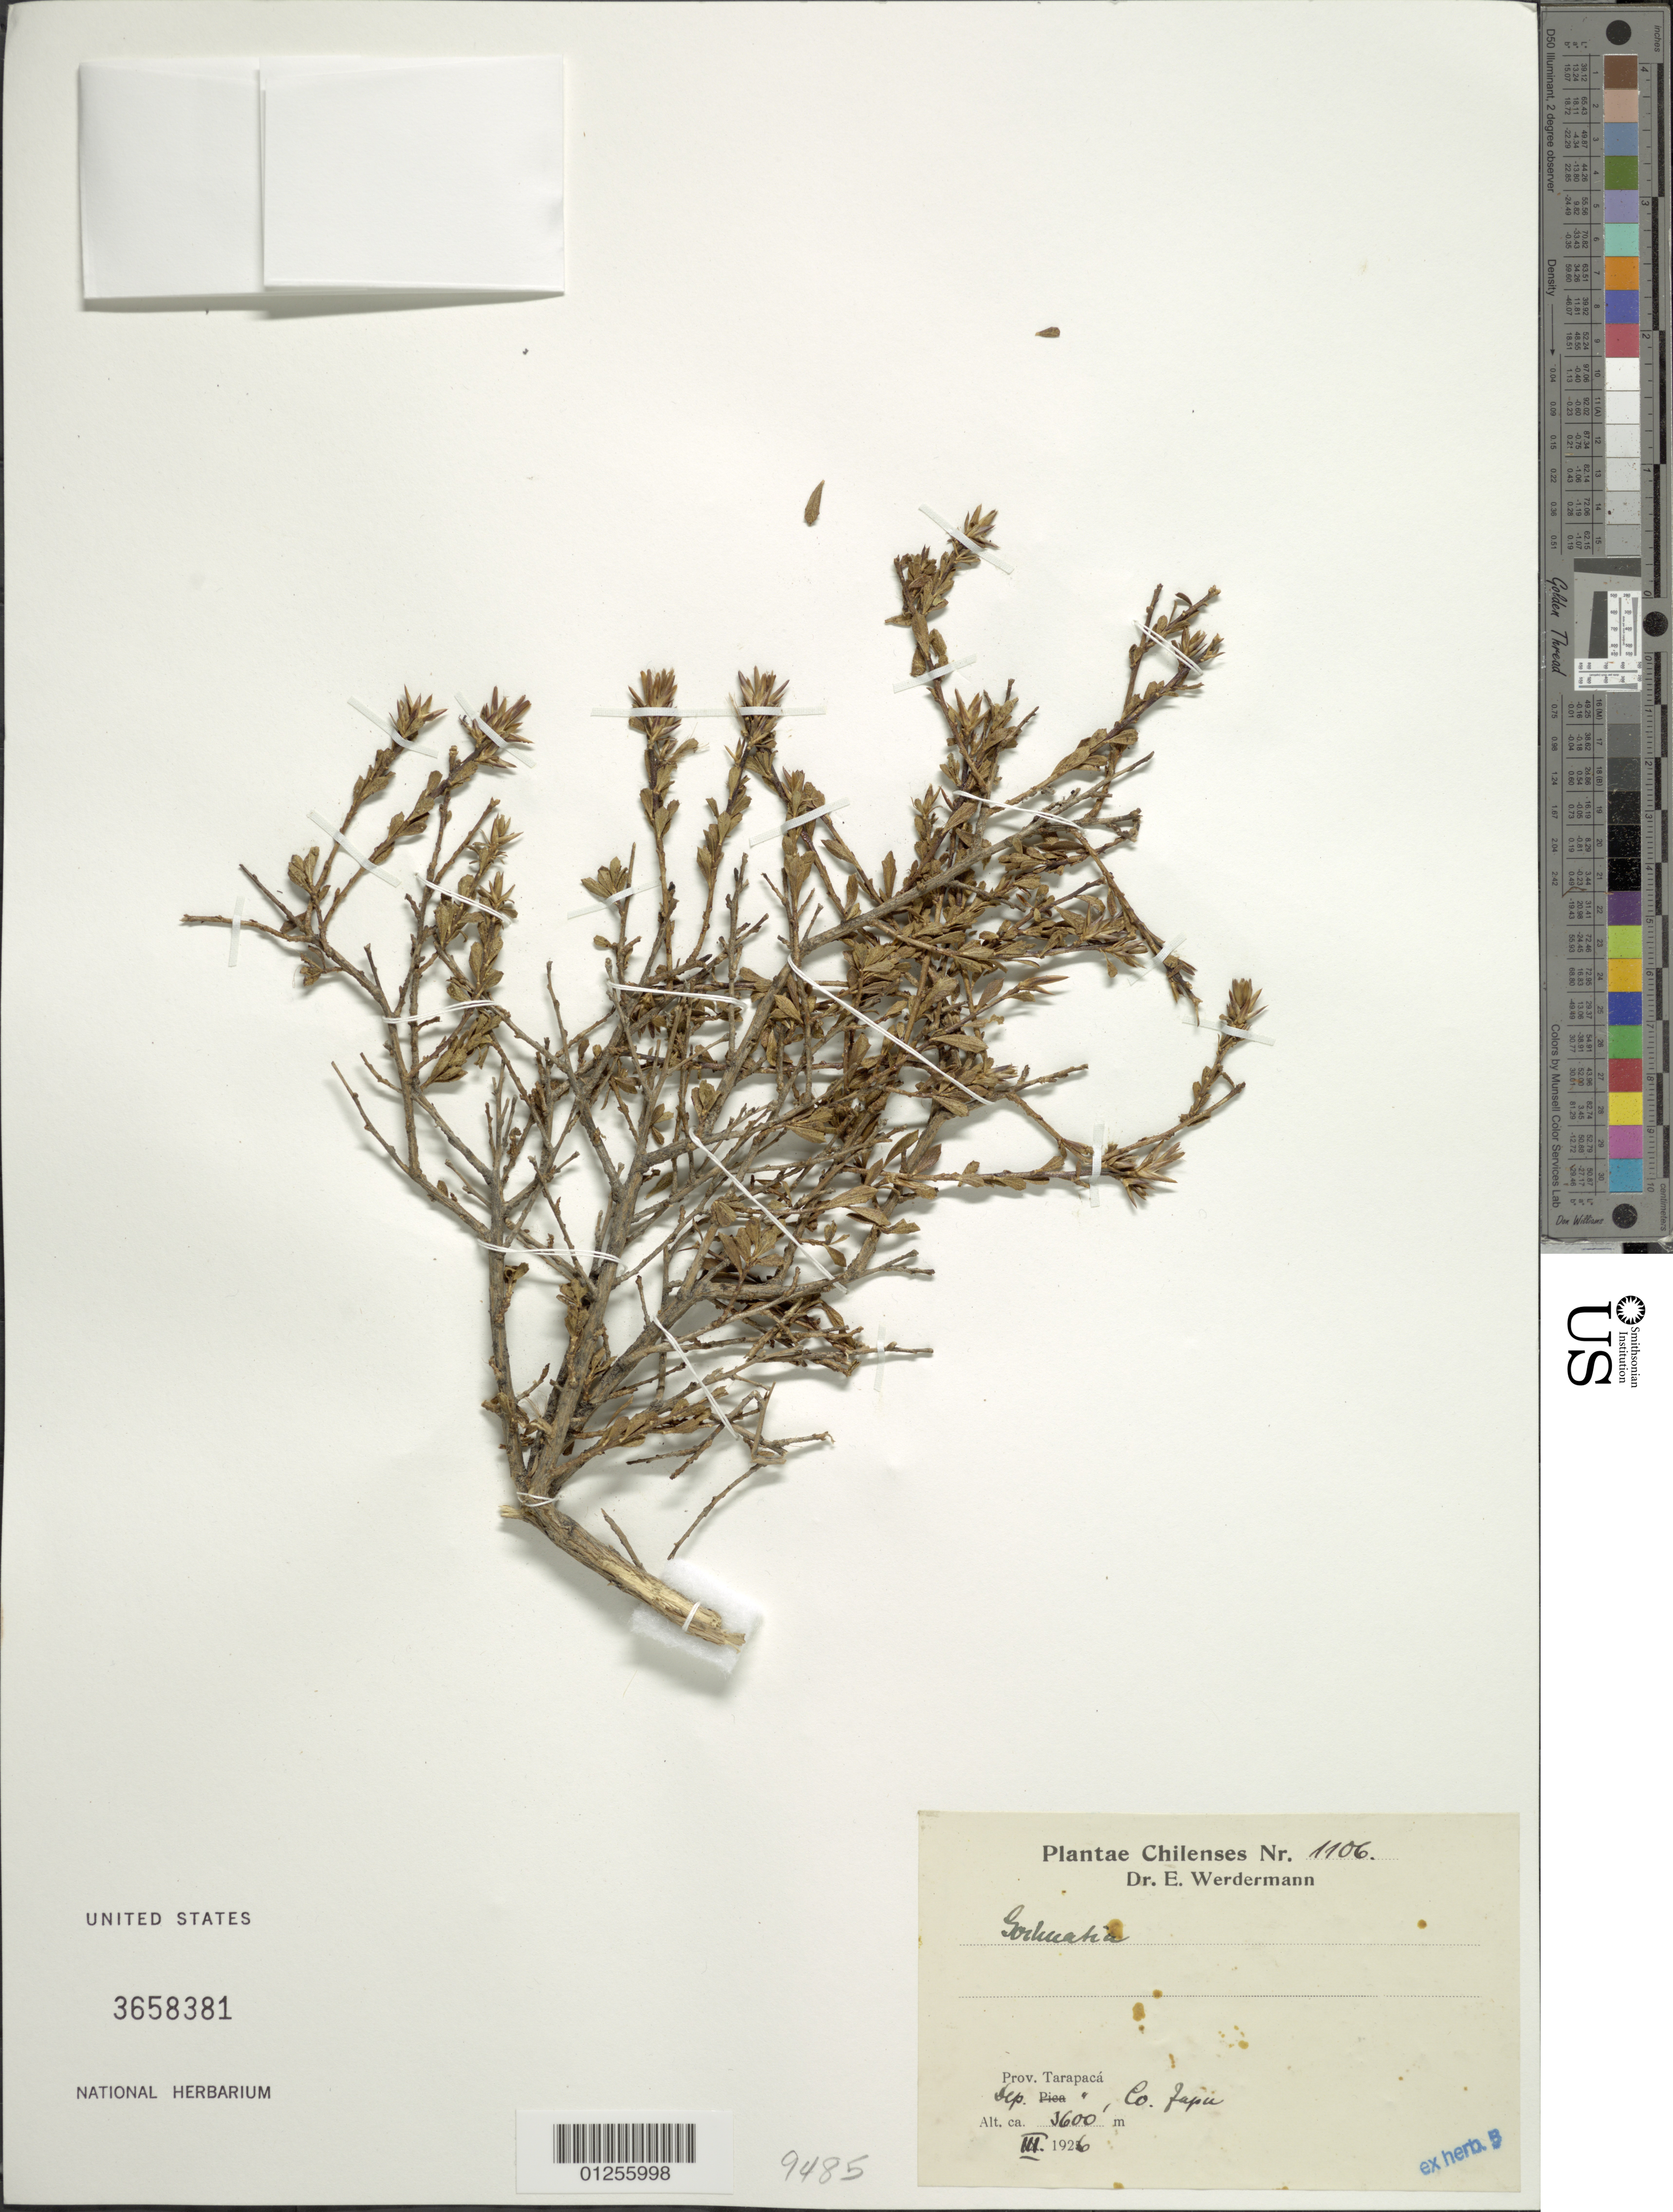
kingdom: Plantae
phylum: Tracheophyta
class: Magnoliopsida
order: Asterales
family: Asteraceae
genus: Gochnatia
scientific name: Gochnatia sp.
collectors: E. Werdermann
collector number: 1106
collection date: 1926-03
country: Chile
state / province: Tarapacá (I)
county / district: Tarapacá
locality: Co. Japu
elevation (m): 3600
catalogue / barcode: US 3658381